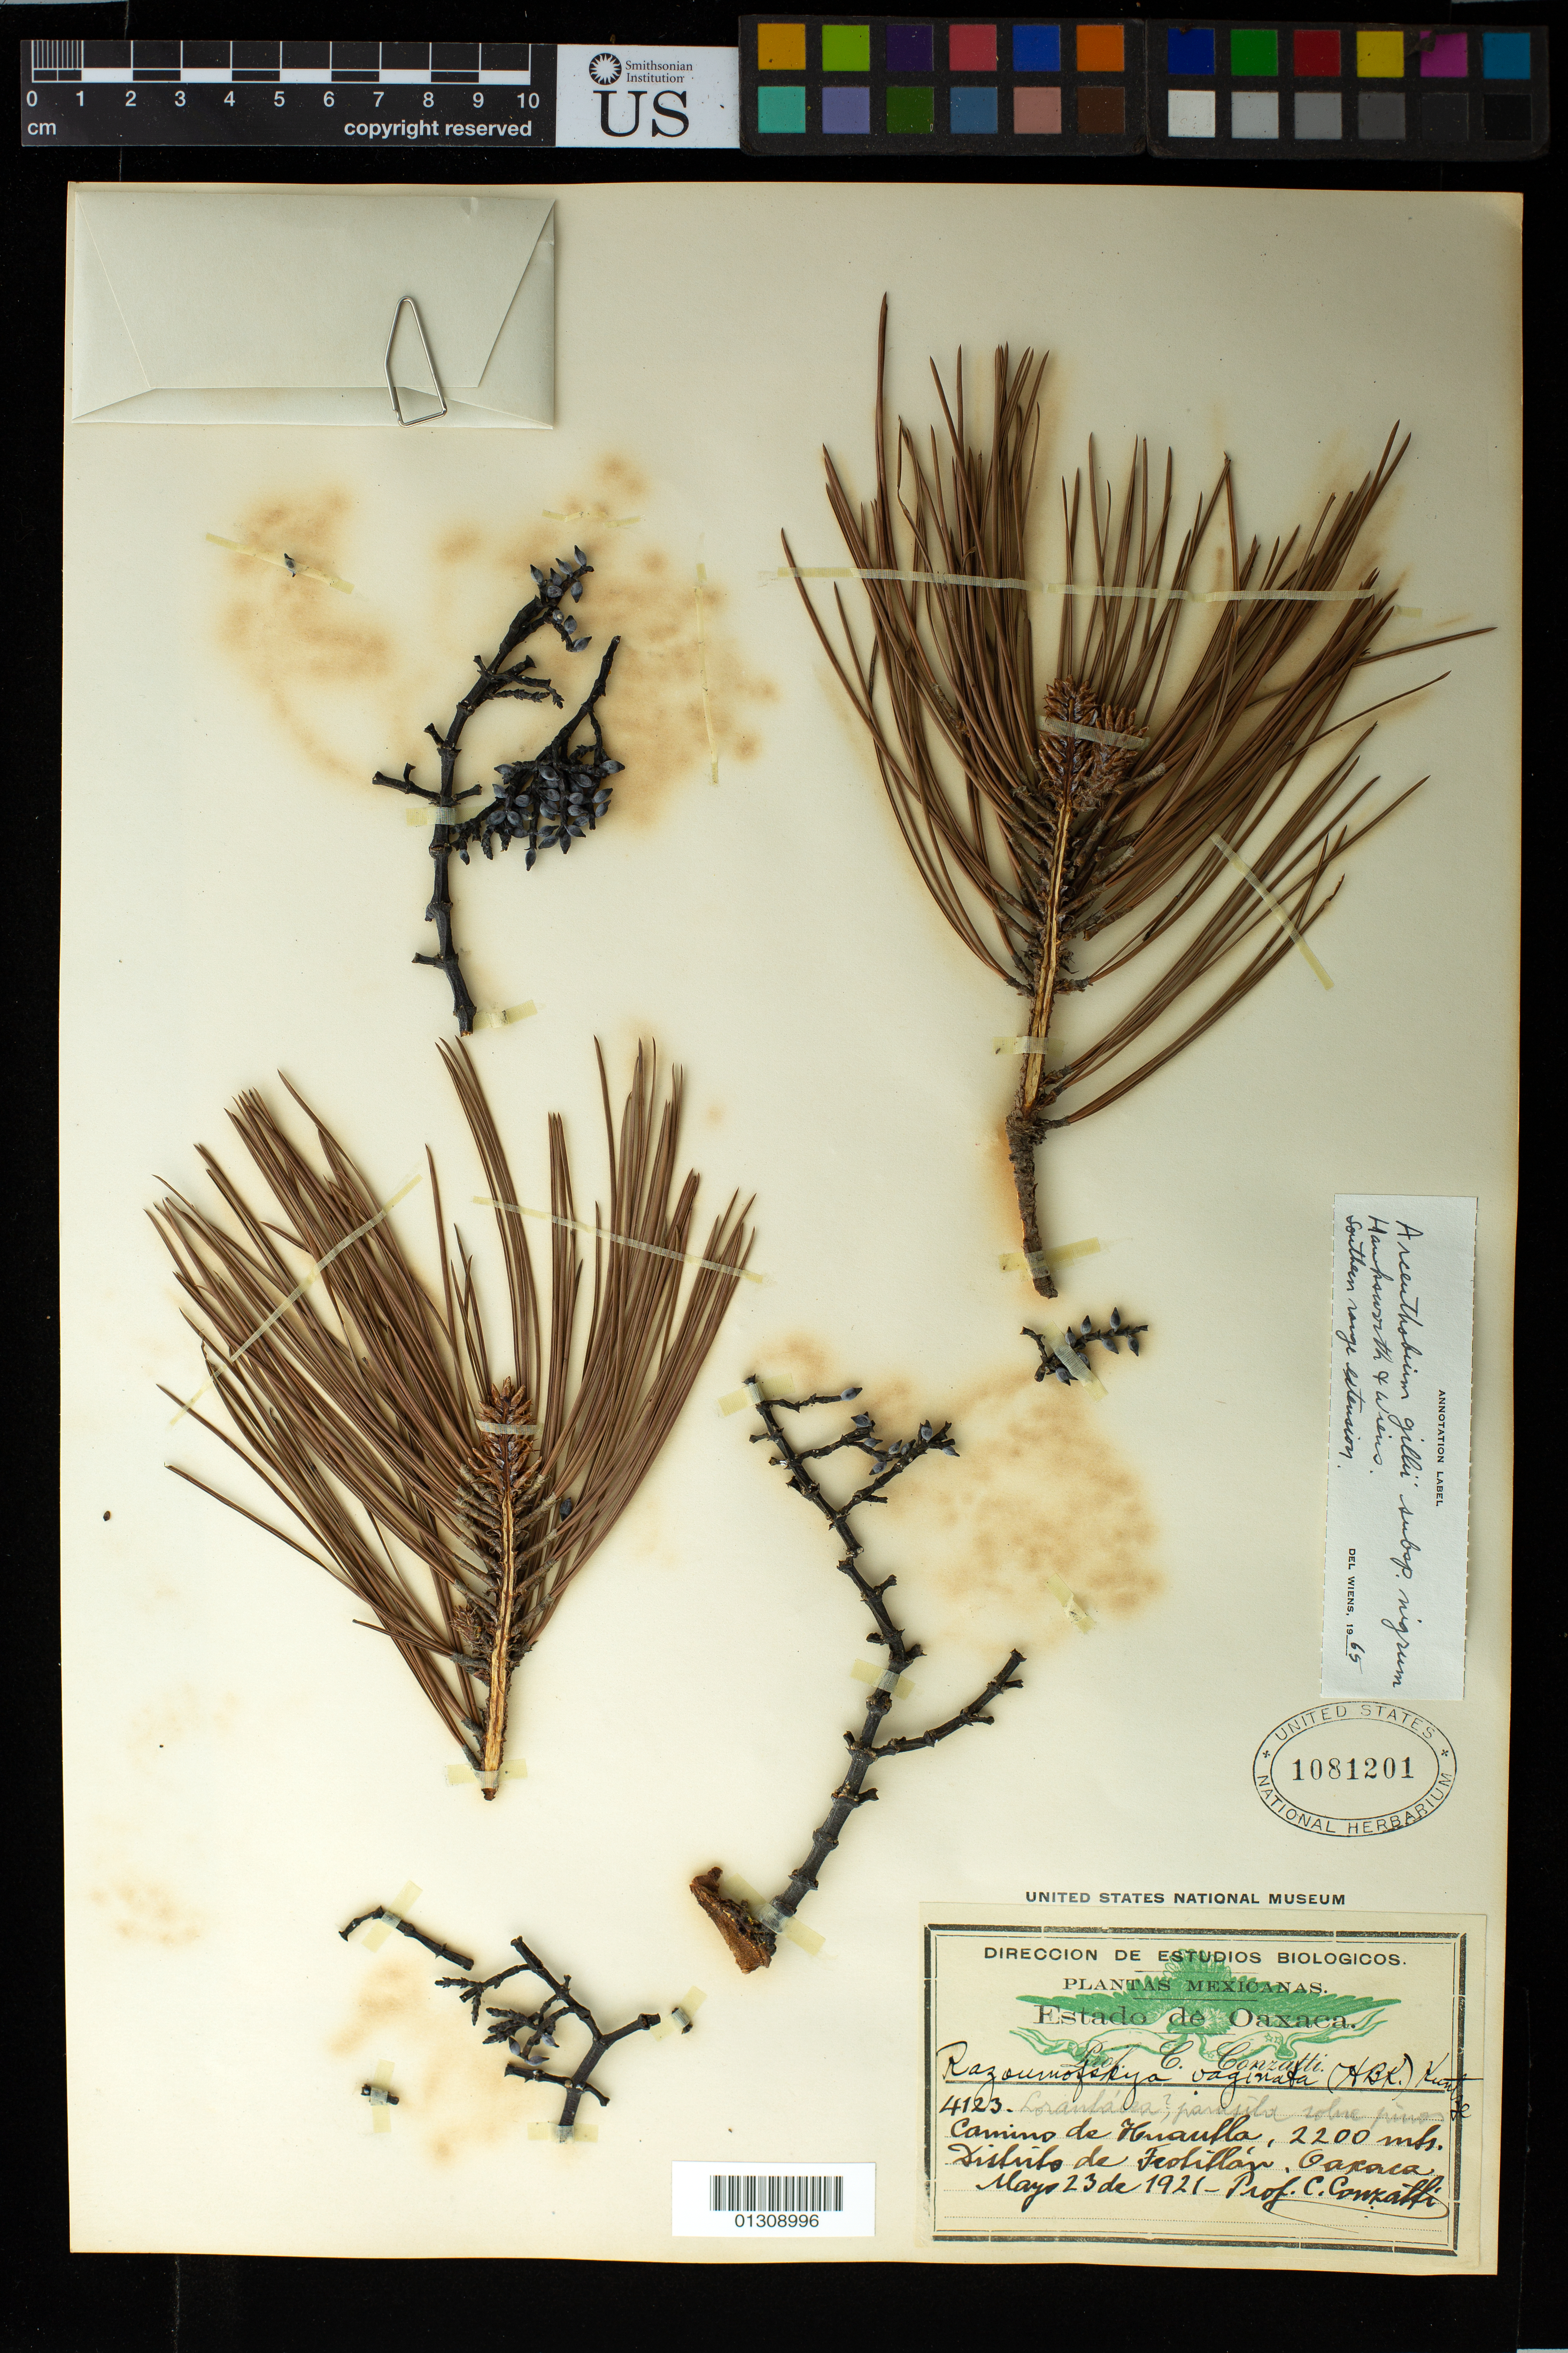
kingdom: Plantae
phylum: Tracheophyta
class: Magnoliopsida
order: Santalales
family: Viscaceae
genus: Arceuthobium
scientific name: Arceuthobium gillii subsp. nigrum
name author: Hawksw. & Wiens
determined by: Hawksworth, F. G.; Wiens, D.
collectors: C. Conzatti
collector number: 4123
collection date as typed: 23 May 1921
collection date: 1921-05-23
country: Mexico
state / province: Oaxaca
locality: Camino de Huautla, Distrito de Teotitlán, Oaxaca.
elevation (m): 2200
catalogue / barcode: US 1081201